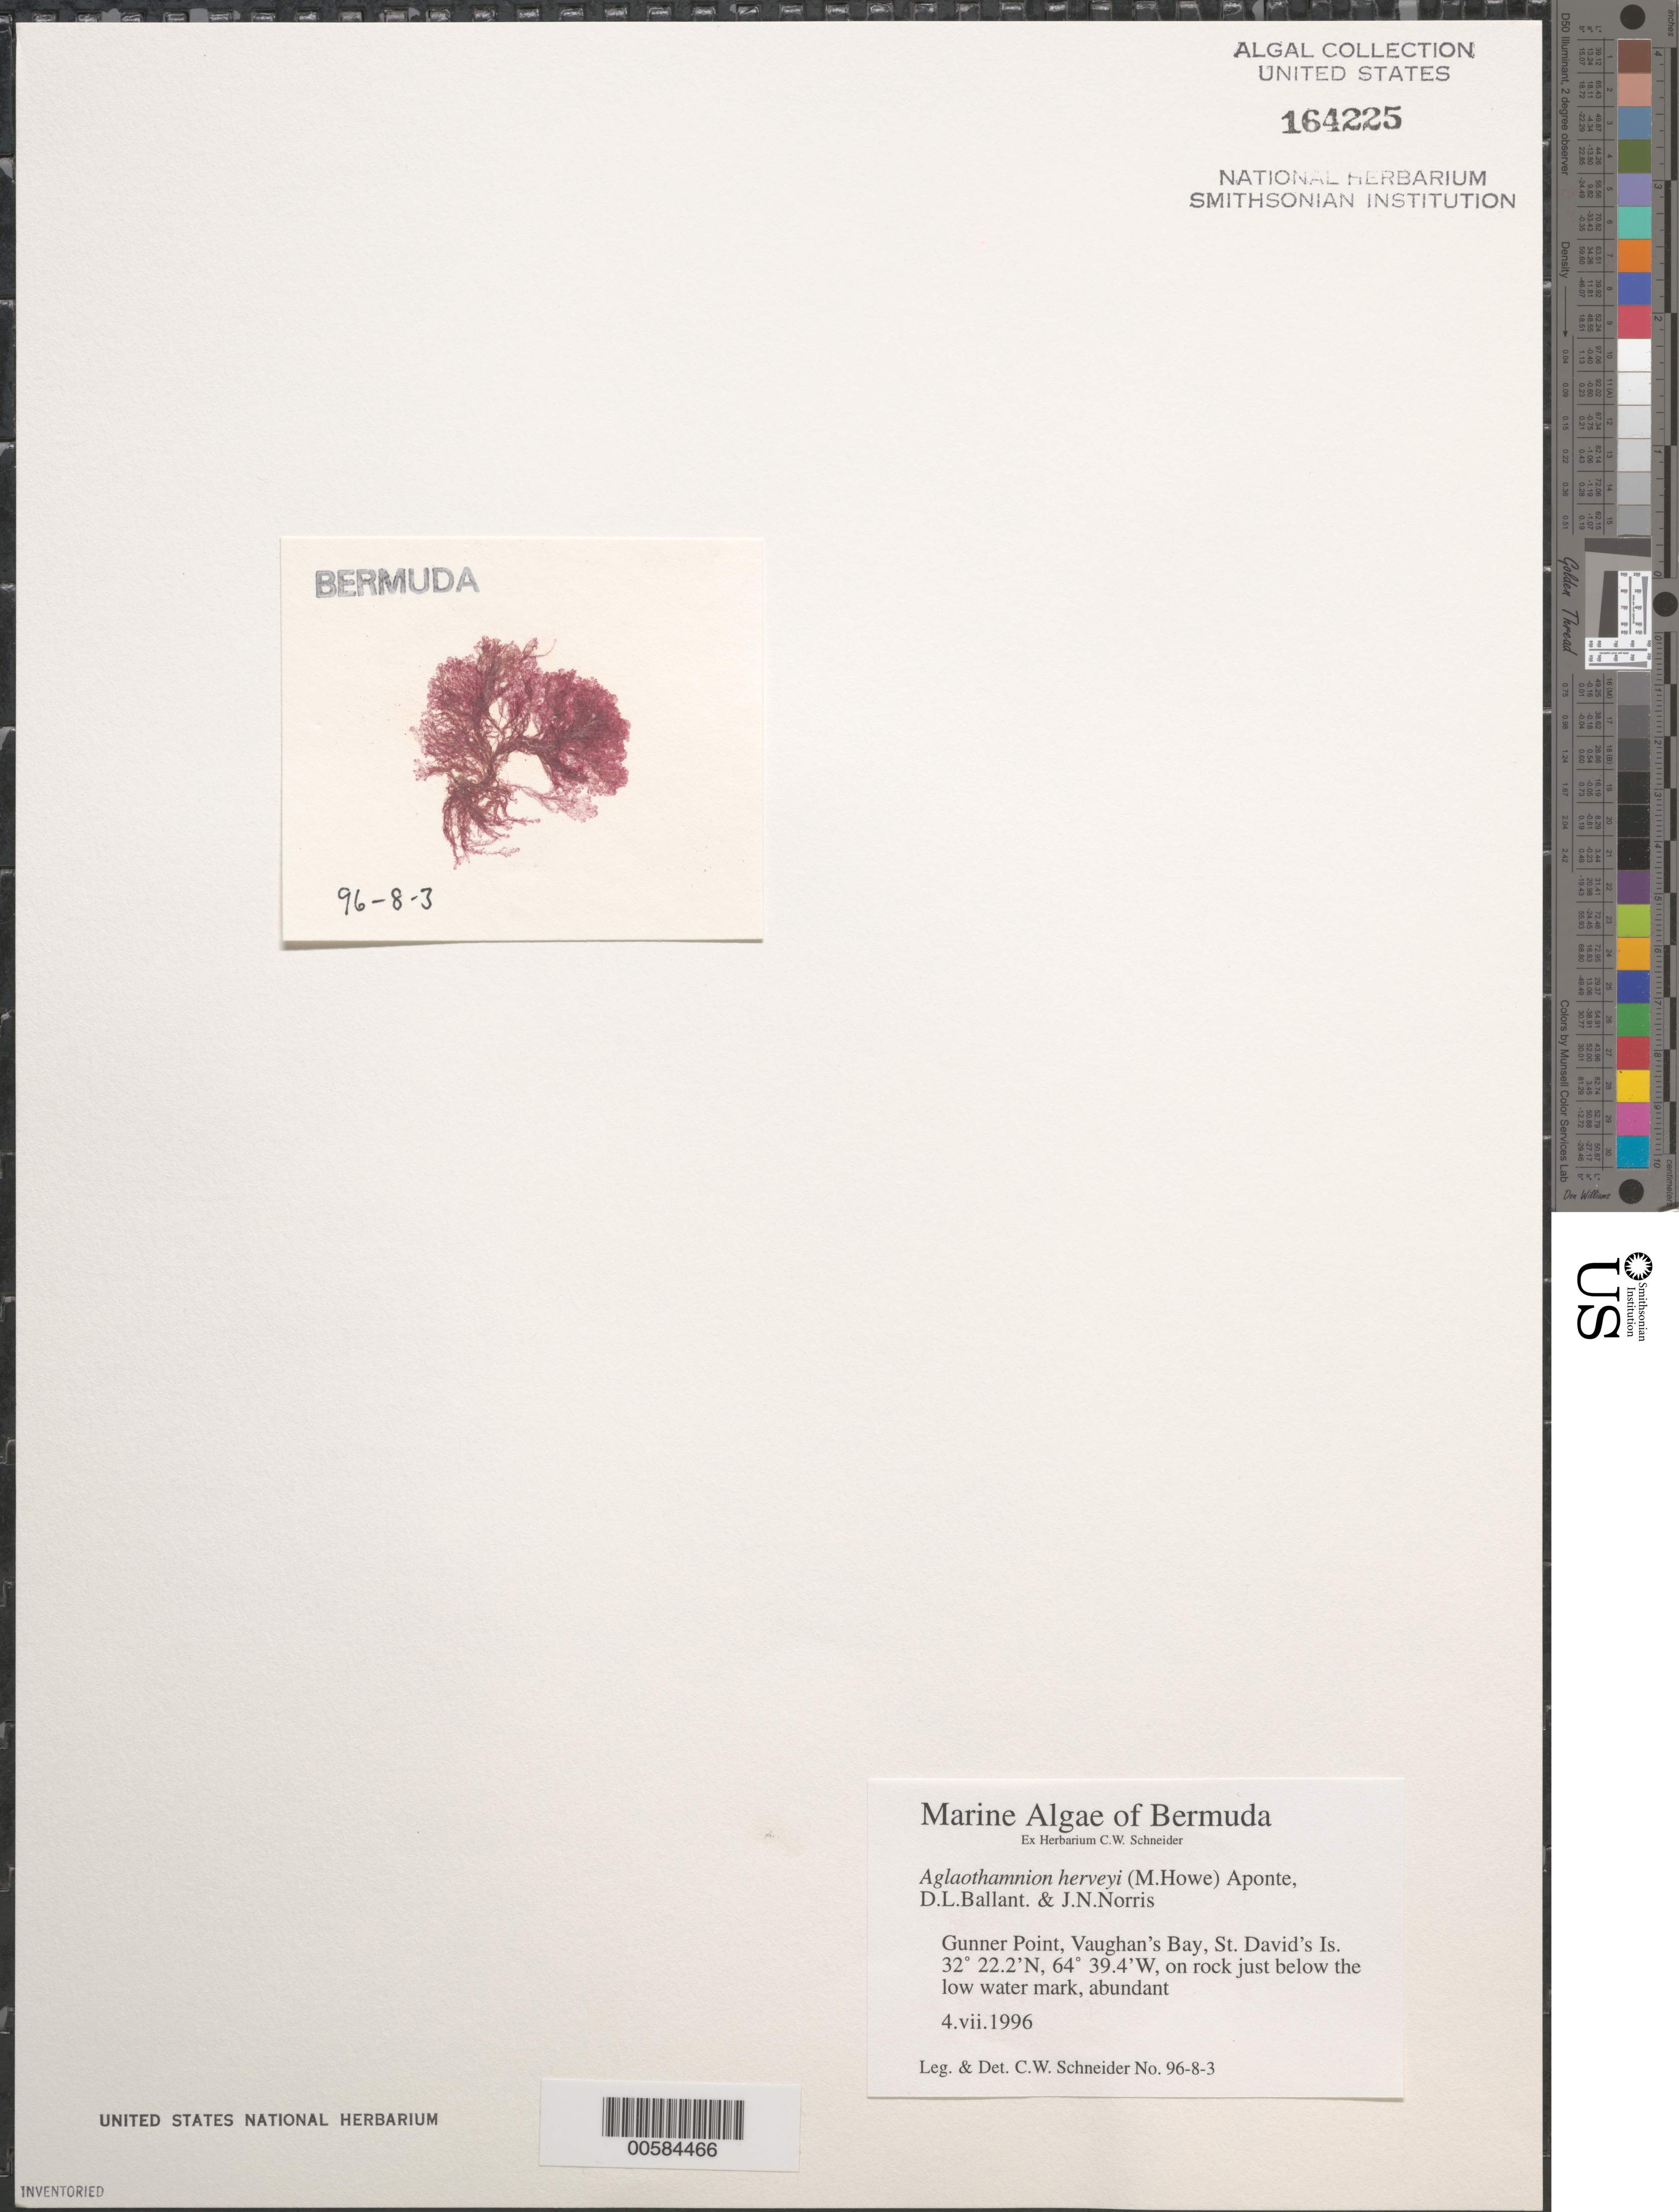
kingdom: Plantae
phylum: Rhodophyta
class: Florideophyceae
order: Ceramiales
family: Callithamniaceae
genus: Aglaothamnion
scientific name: Aglaothamnion herveyi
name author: (M. Howe) N.E.Aponte et al.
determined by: Schneider, C. W.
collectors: C. W. Schneider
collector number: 96-8-3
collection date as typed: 04 Jul 1996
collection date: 1996-07-04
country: Bermuda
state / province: Saint George's (parish)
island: St. David's Island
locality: Gunner Point, Vaughan's Bay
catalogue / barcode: US 164225